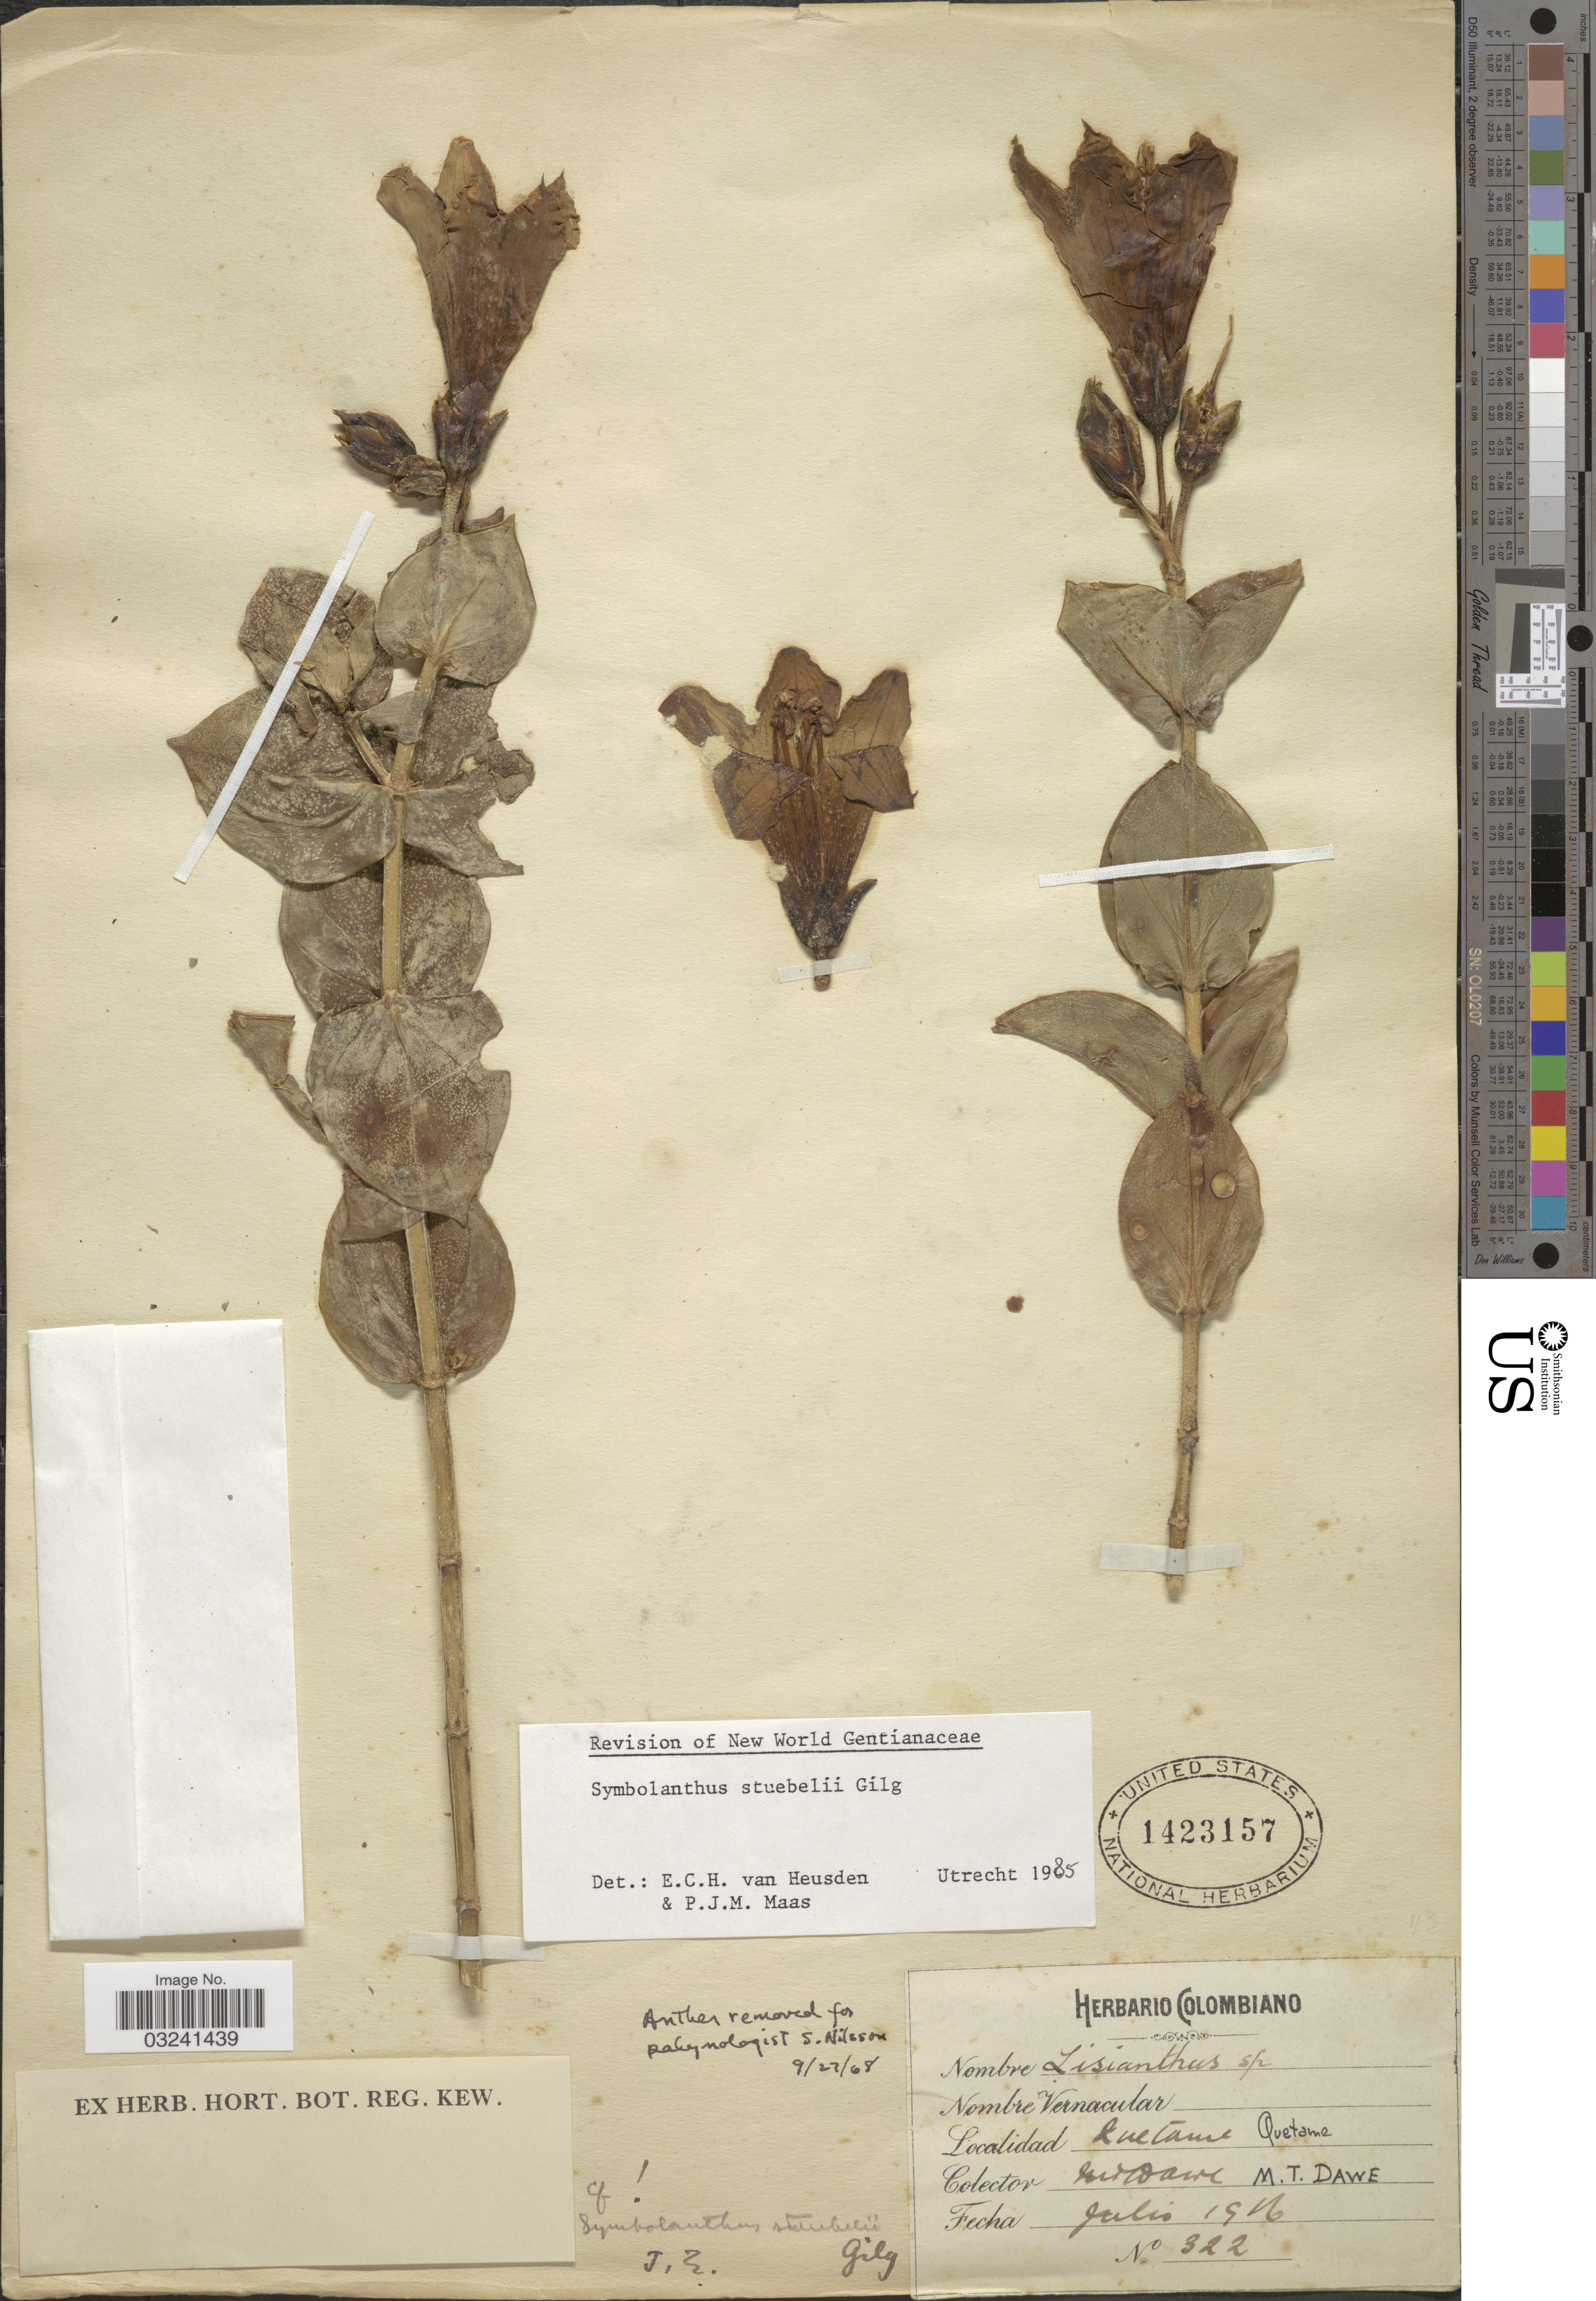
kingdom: Plantae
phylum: Tracheophyta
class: Magnoliopsida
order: Gentianales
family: Gentianaceae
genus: Symbolanthus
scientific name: Symbolanthus stuebelii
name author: Gilg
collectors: M. T. Dawe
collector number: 322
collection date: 1916-07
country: Colombia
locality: Quetame.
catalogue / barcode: US 1423157